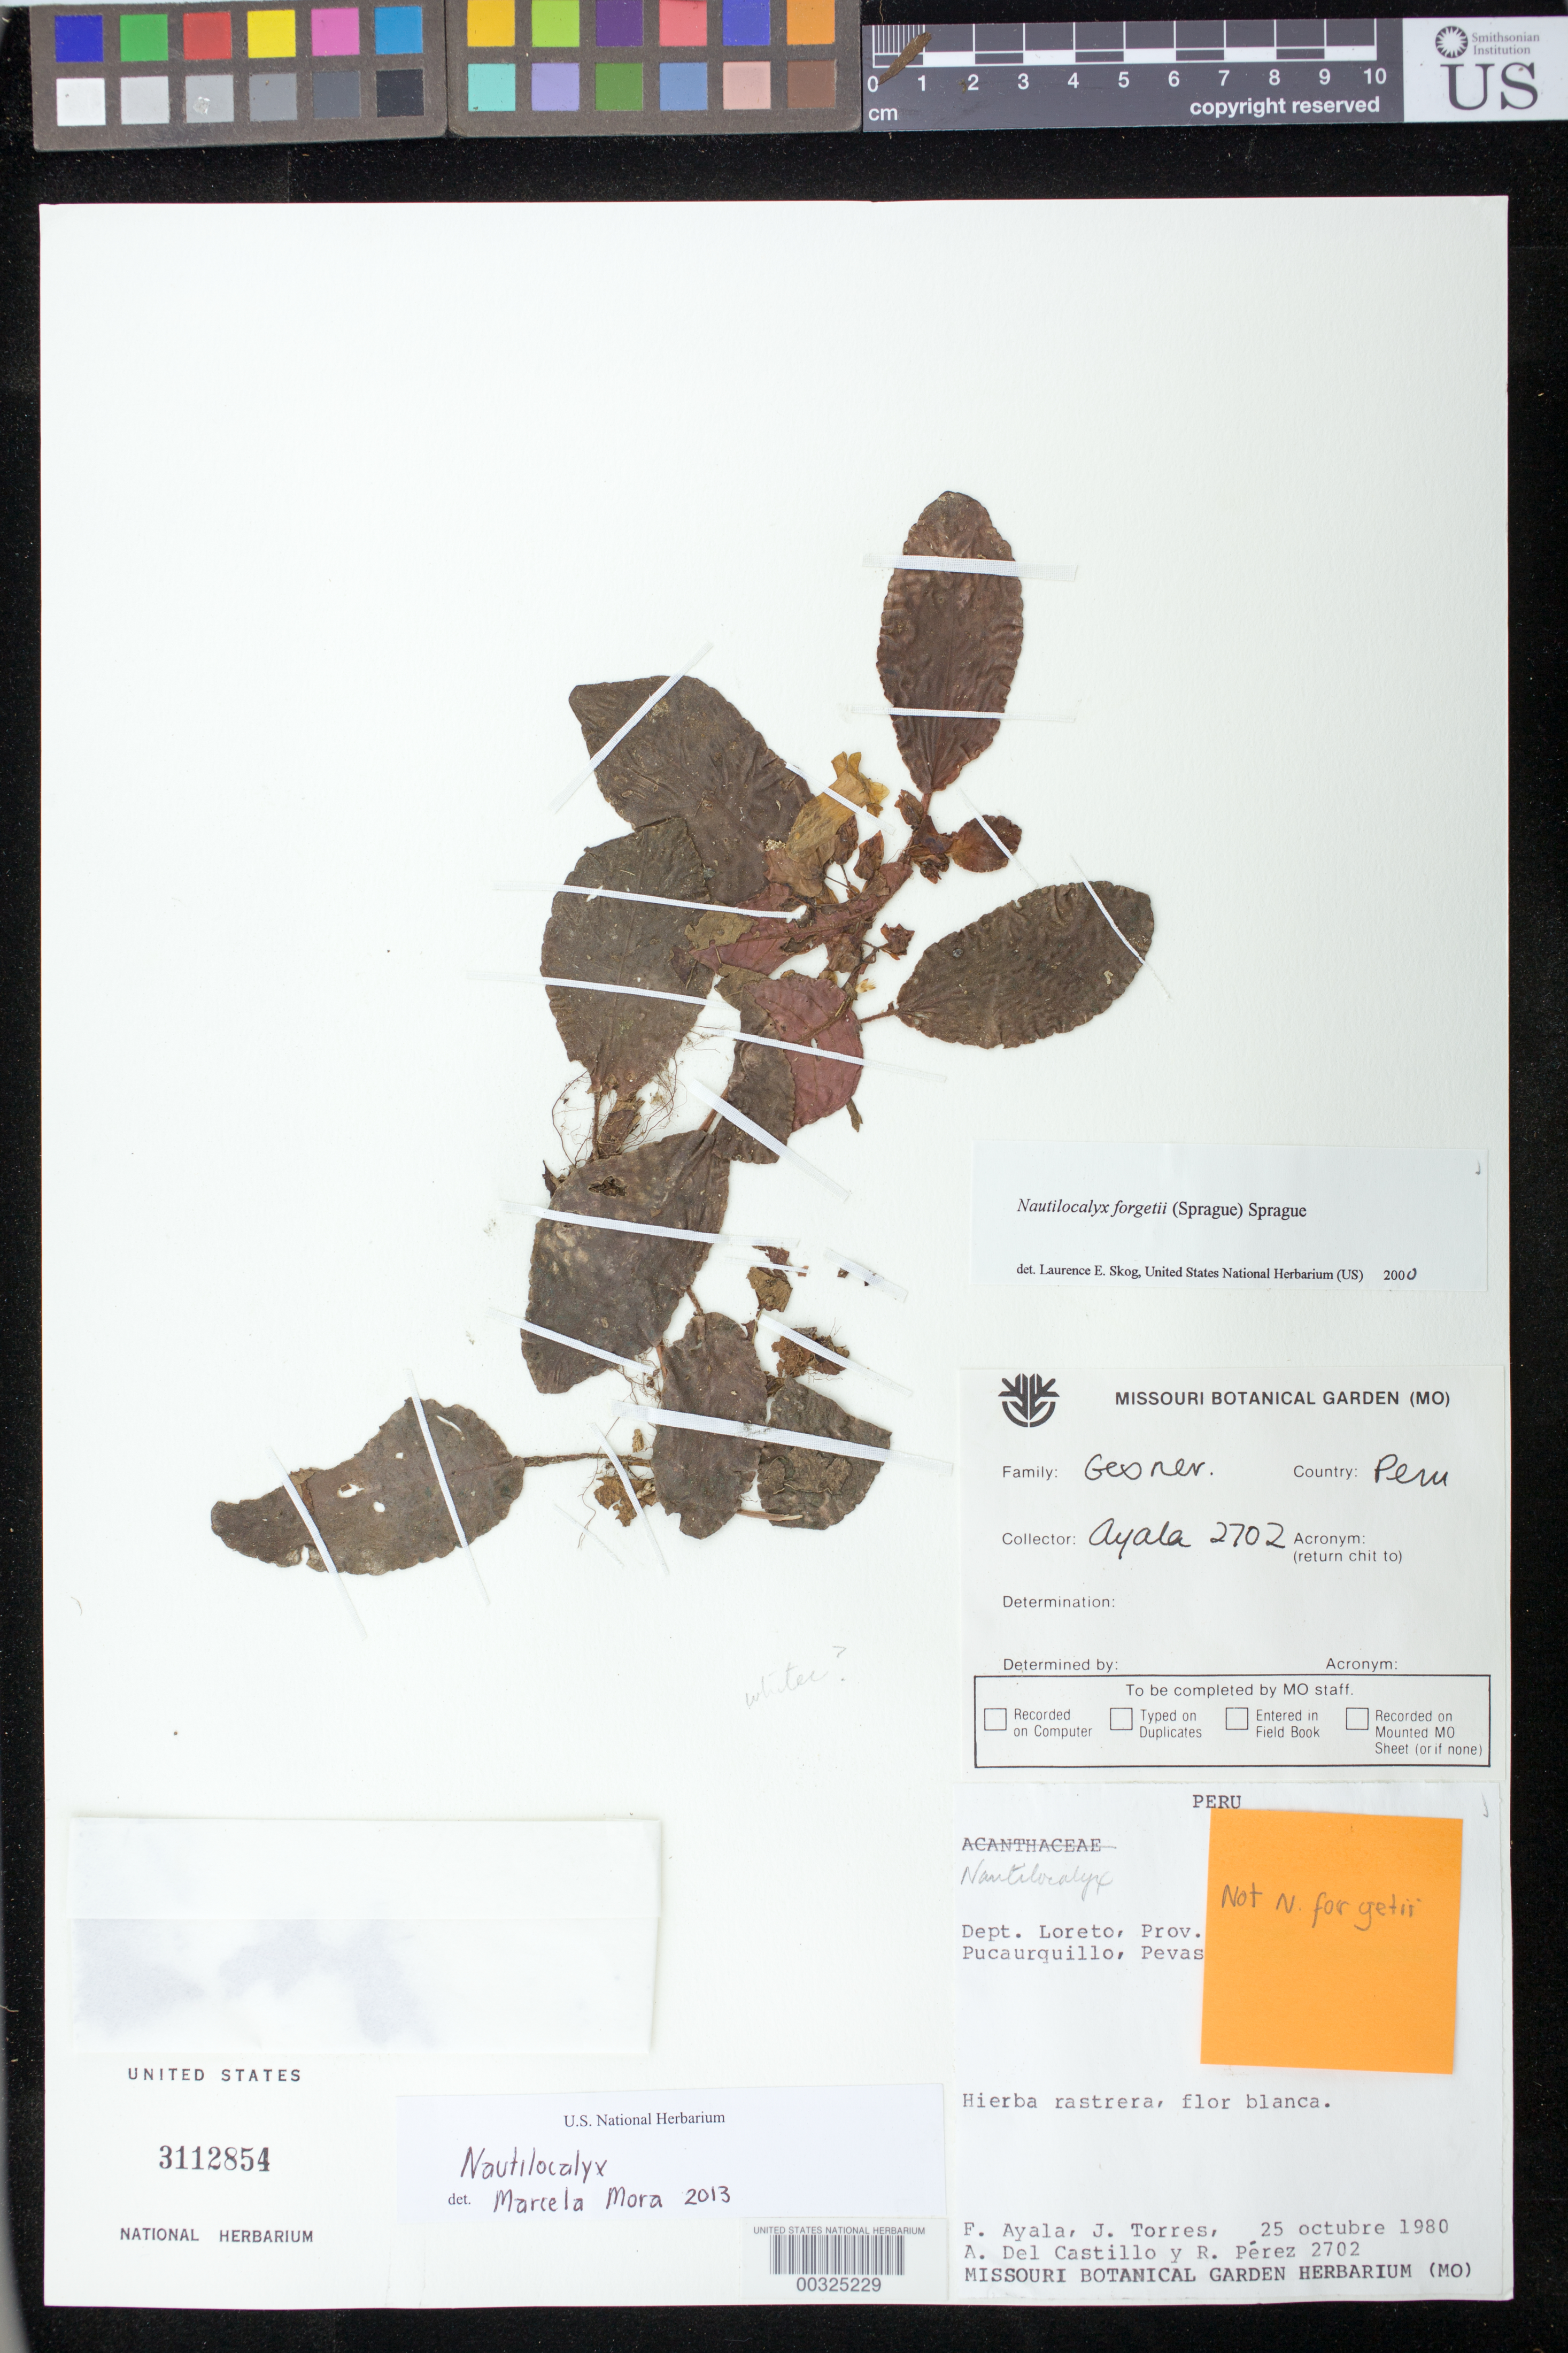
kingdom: Plantae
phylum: Tracheophyta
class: Magnoliopsida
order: Lamiales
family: Gesneriaceae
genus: Nautilocalyx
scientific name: Nautilocalyx sp.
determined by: Mora, M. Marcela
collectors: F. Ayala F., J. Torres, A. del Castillo & R. Perez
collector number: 2702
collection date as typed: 25 Oct 1980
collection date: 1980-10-25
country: Peru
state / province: Loreto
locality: Prov. Maynas, Pucaurquillo, Pevas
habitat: Bosque primario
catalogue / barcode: US 3112854